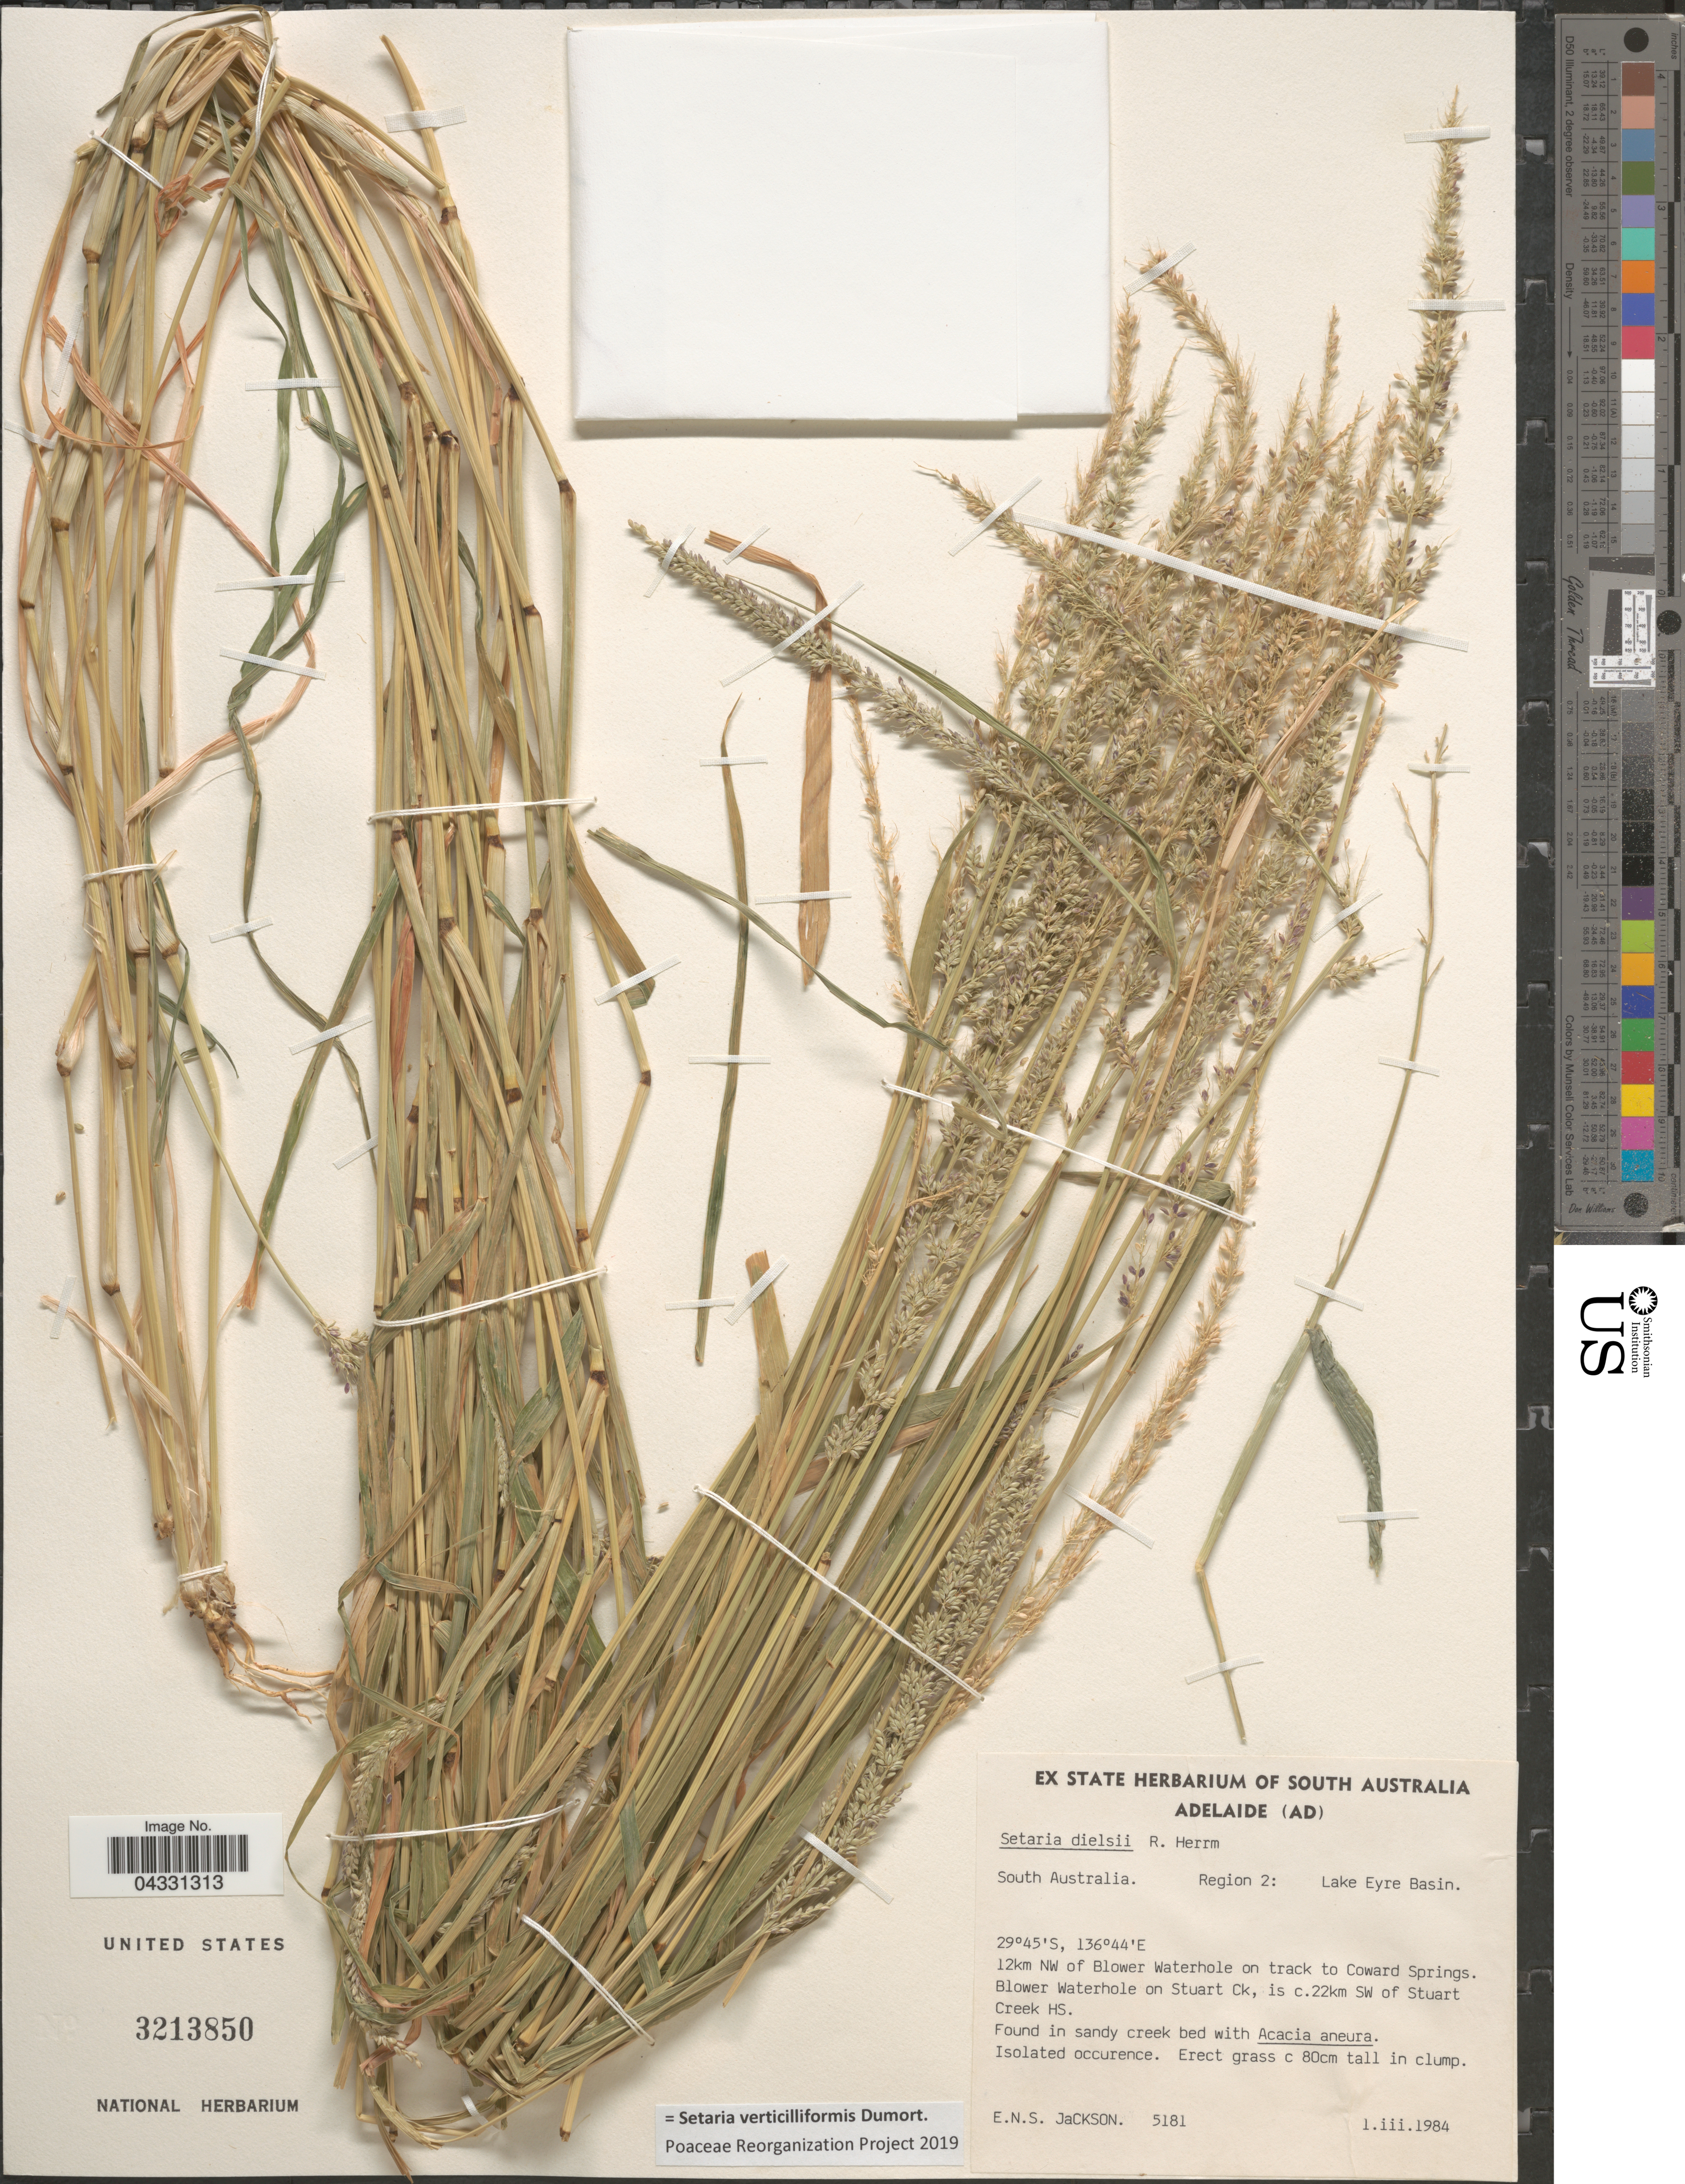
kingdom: Plantae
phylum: Tracheophyta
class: Liliopsida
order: Poales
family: Poaceae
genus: Setaria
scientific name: Setaria verticilliformis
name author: Dumort.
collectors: E. Jackson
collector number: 5181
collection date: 1984-03-01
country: Australia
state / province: South Australia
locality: Region 2: Lake Eyre Basin. 12km NW of Blower Waterhole on track to Coward Springs. Blower Waterhole on Stuart Ck, is c.22km SW of Stuart Creek HS.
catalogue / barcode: US 3213850